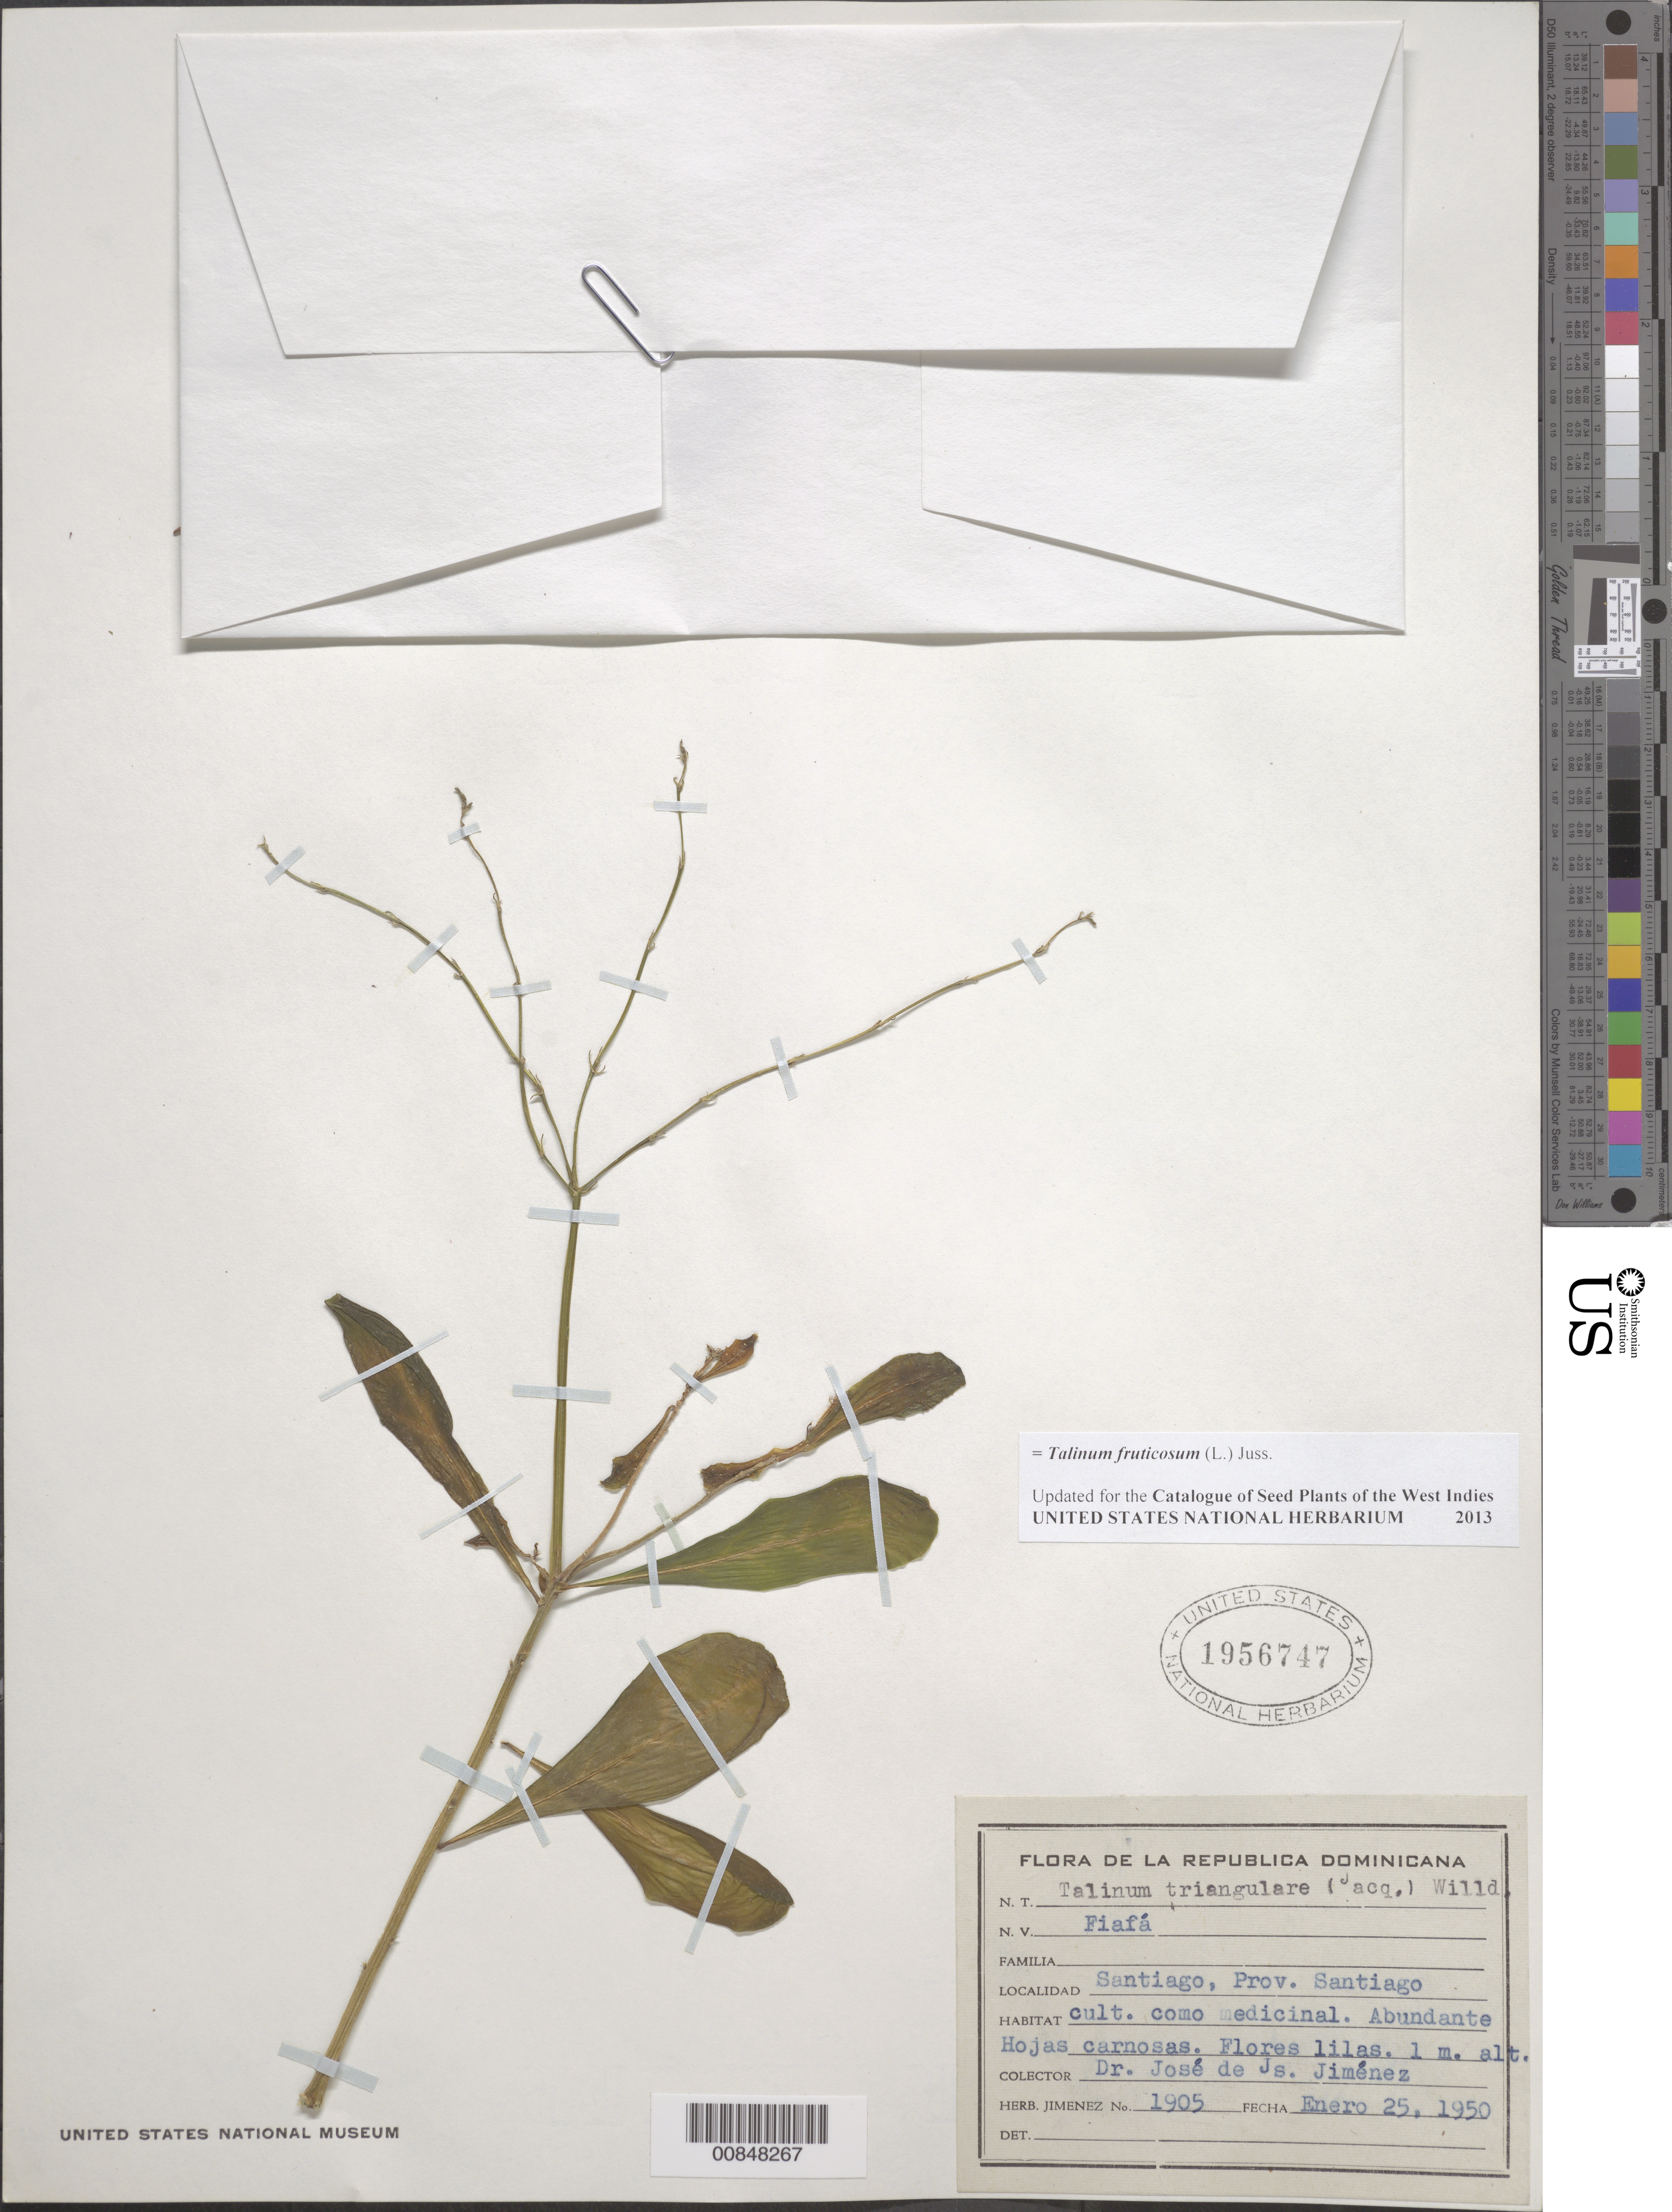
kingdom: Plantae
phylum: Tracheophyta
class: Magnoliopsida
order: Caryophyllales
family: Talinaceae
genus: Talinum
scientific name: Talinum fruticosum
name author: (L.) Juss.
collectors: J. J. Jiménez Almonte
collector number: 1905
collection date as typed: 25 Jan 1950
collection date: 1950-01-25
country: Dominican Republic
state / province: Santiago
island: Hispaniola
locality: Santiago.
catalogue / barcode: US 1956747